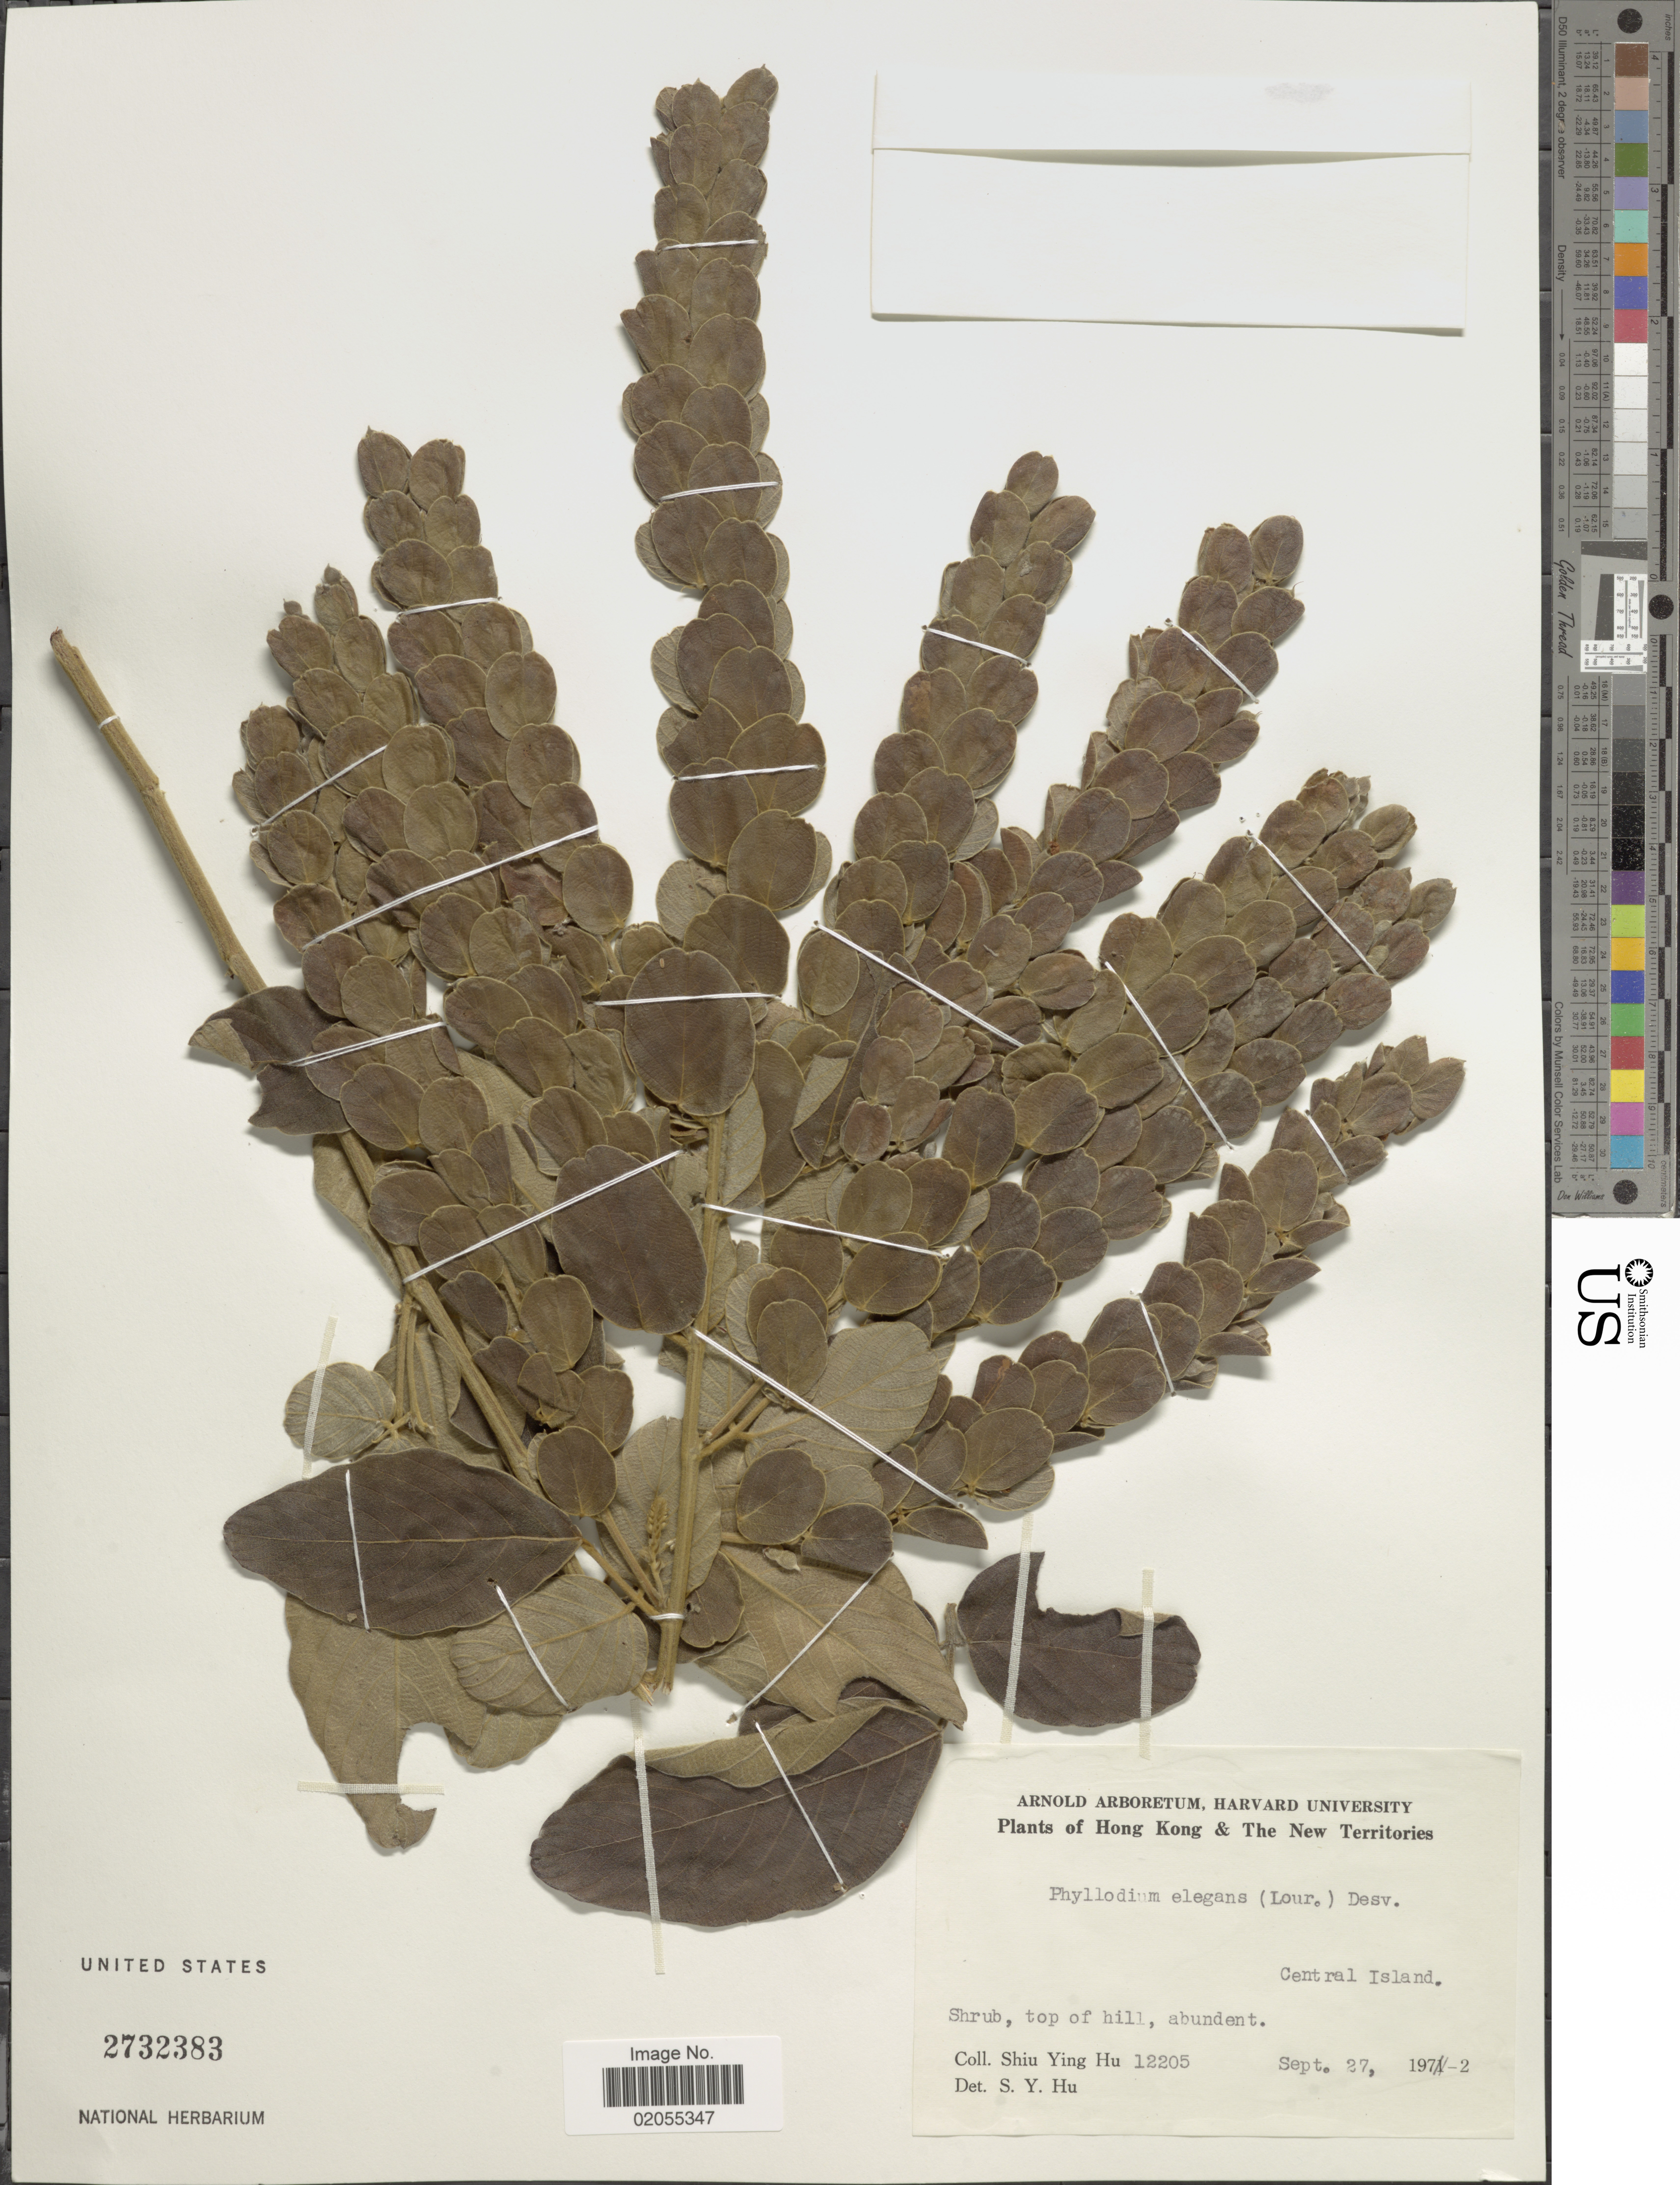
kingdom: Plantae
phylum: Tracheophyta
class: Magnoliopsida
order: Fabales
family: Fabaceae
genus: Phyllodium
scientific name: Phyllodium elegans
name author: (Lour.) Desv.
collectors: S. Y. Hu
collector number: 12205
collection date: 1972-09-27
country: China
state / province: Hong Kong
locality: The New Territories, Central Island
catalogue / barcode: US 2732383